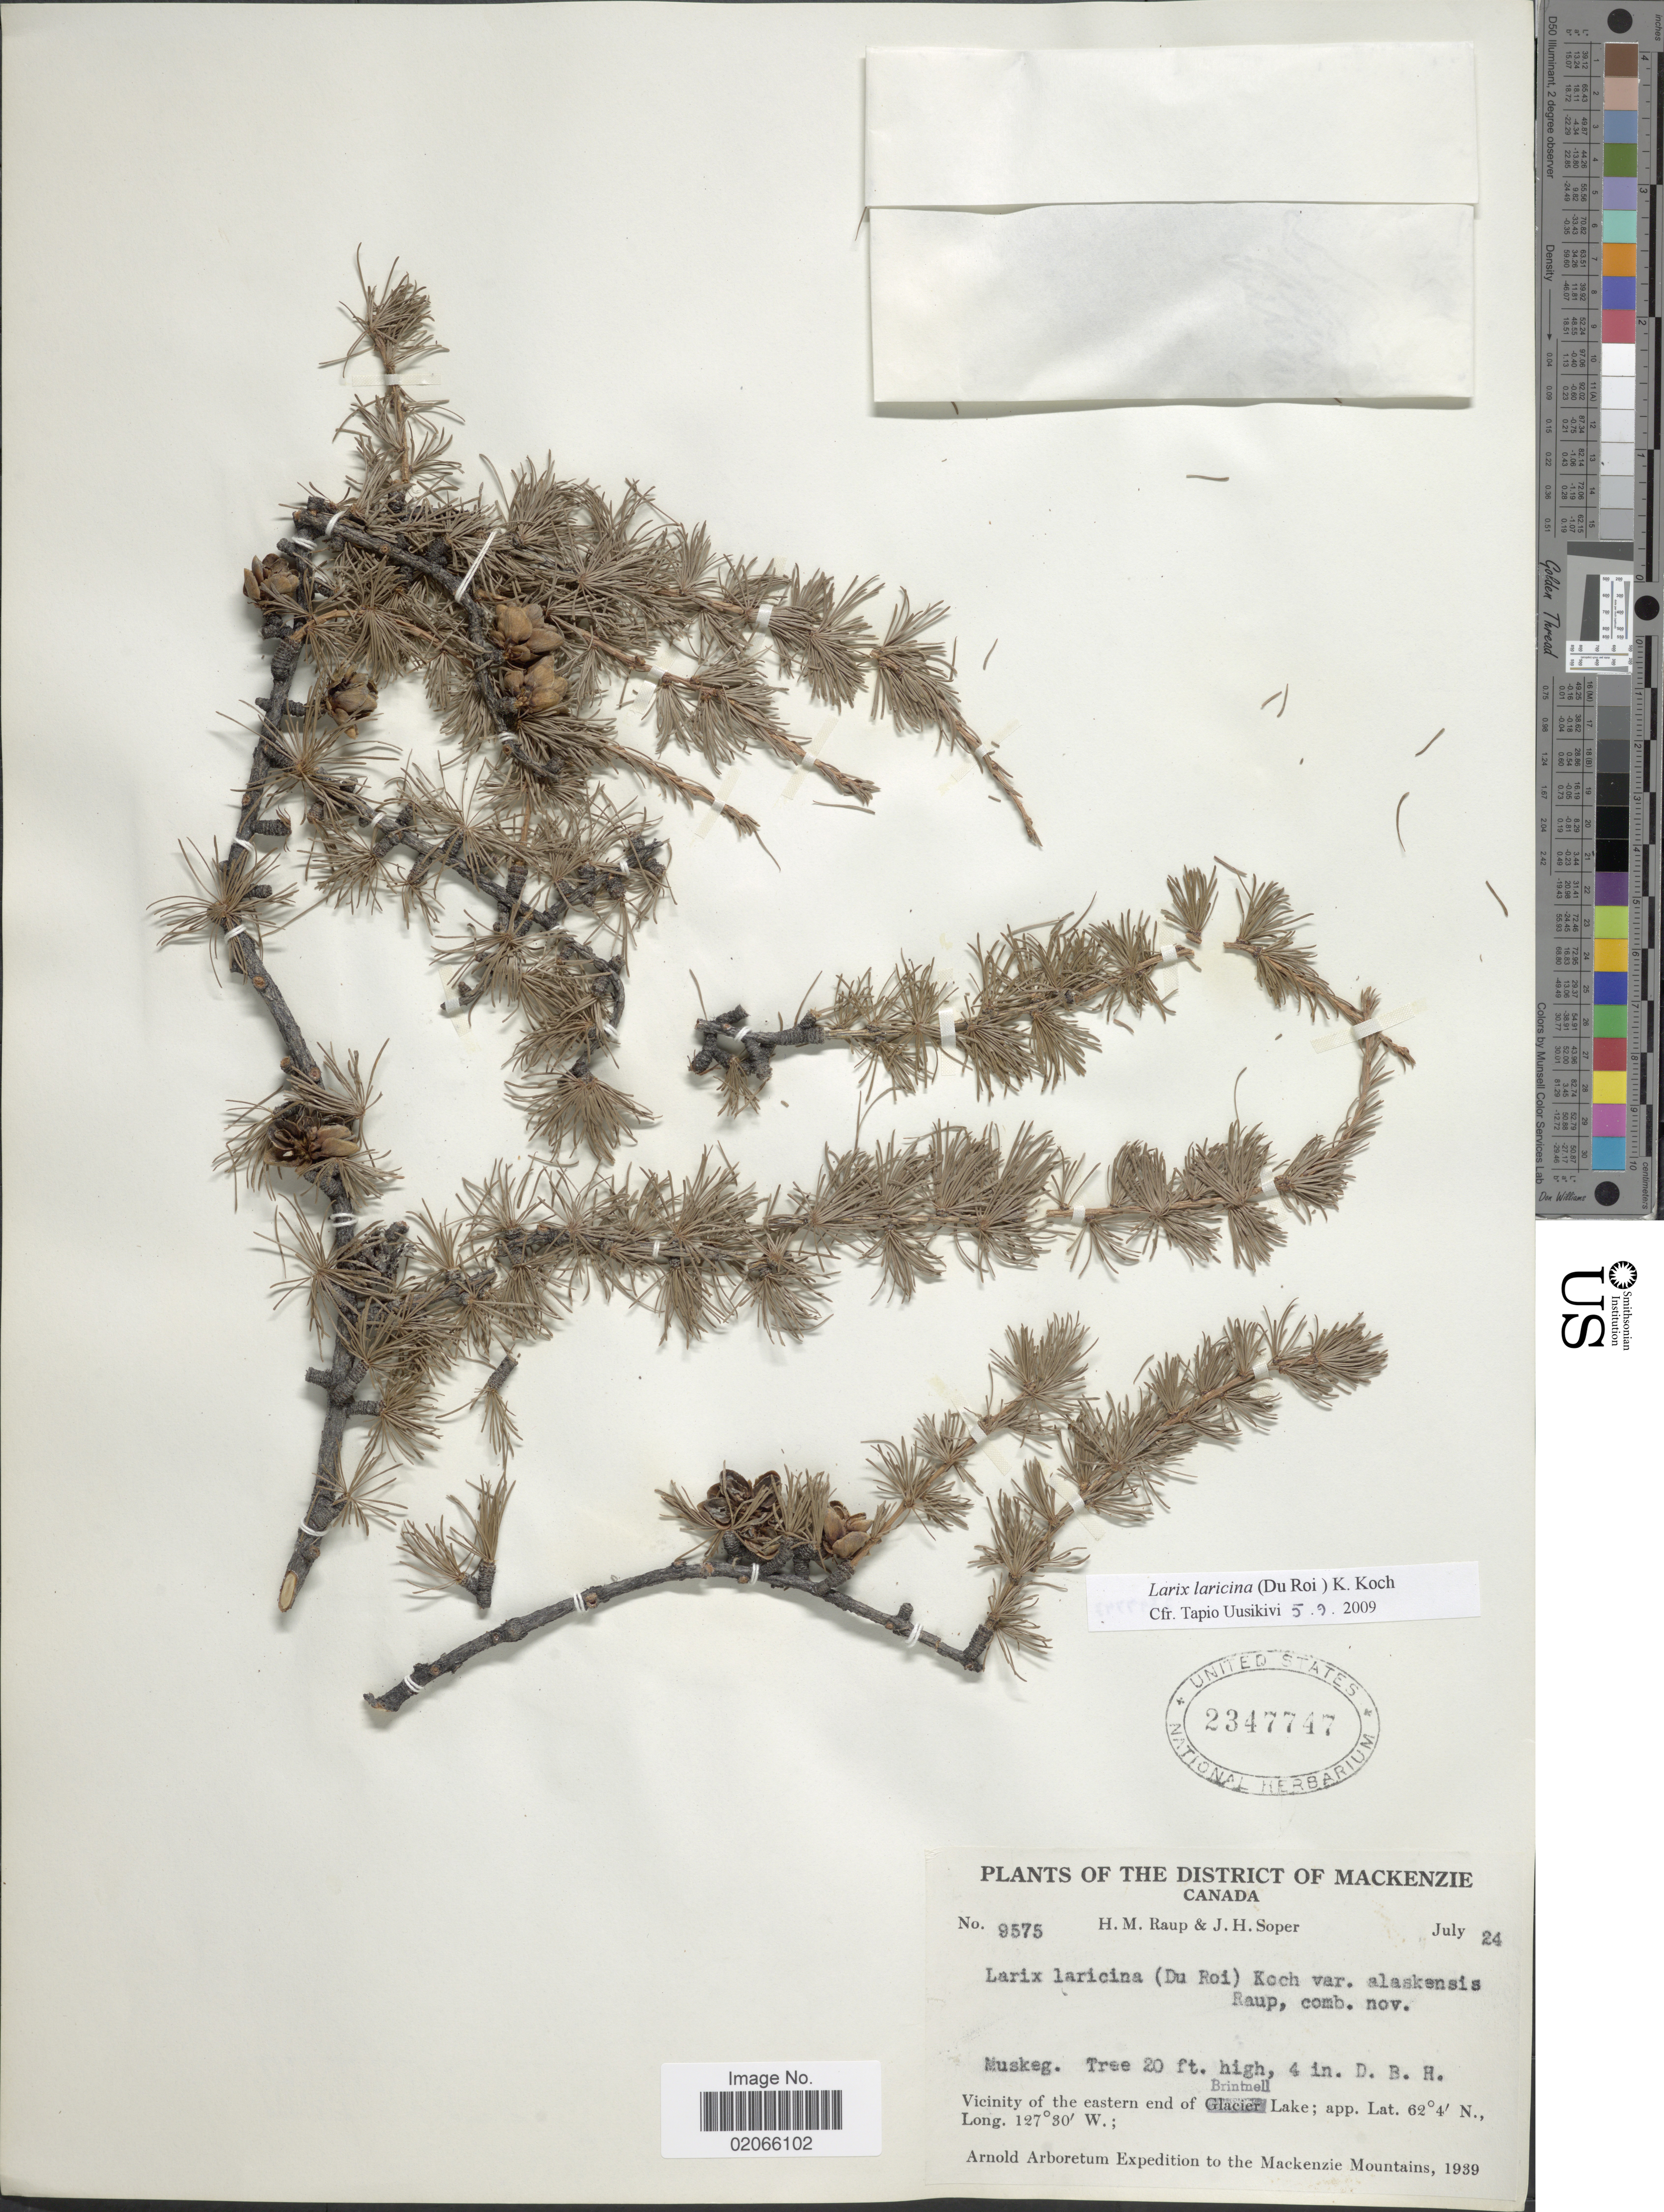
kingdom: Plantae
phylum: Tracheophyta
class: Pinopsida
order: Pinales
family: Pinaceae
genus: Larix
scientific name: Larix laricina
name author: (Du Roi) K. Koch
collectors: H. Raup & J. H. Soper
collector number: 9575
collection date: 1939-07-24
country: Canada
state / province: Alberta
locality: District of Mackenzie, Canada, Vicinity of the eastern end of Brintnell Lake.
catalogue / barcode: US 2347747